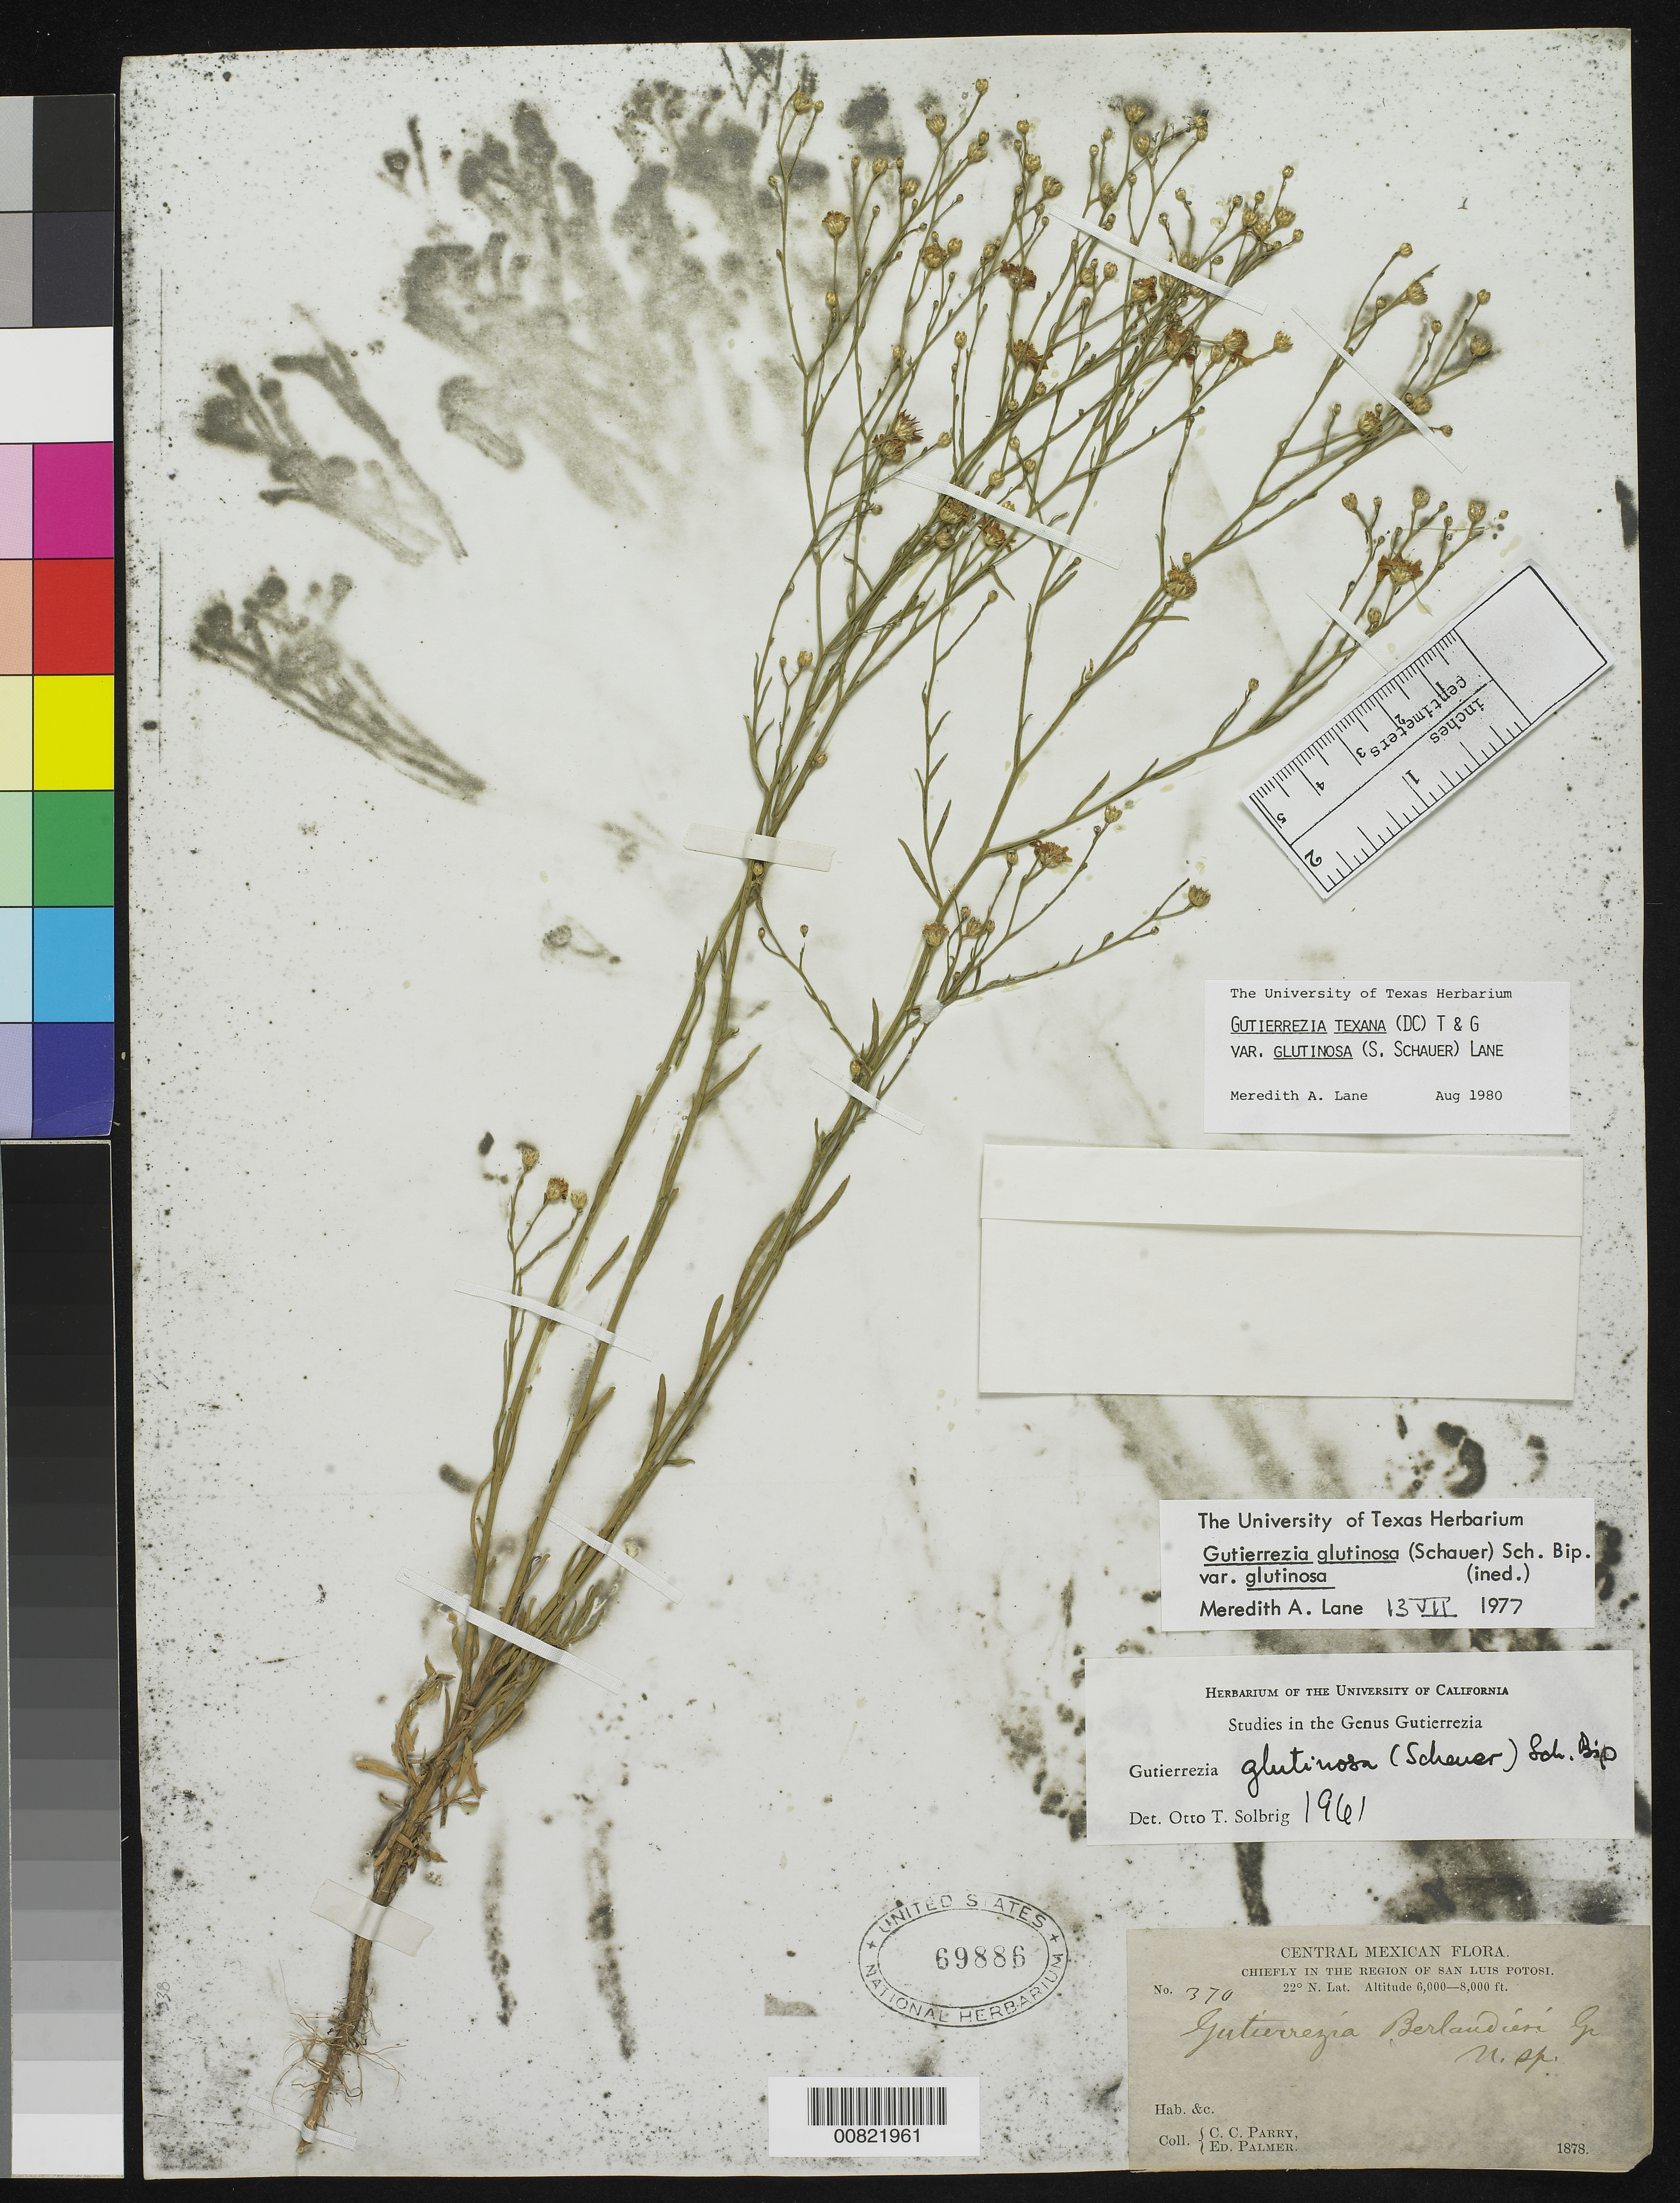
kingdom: Plantae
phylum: Tracheophyta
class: Magnoliopsida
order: Asterales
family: Asteraceae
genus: Gutierrezia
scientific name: Gutierrezia texana var. glutinosa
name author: (S. Schauer) M.A. Lane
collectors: C. C. Parry & E. Palmer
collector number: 370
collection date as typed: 1878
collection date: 1878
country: Mexico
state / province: San Luis Potosí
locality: Chiefly in the region of San Luis Potosí.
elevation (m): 1829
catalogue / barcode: US 69886